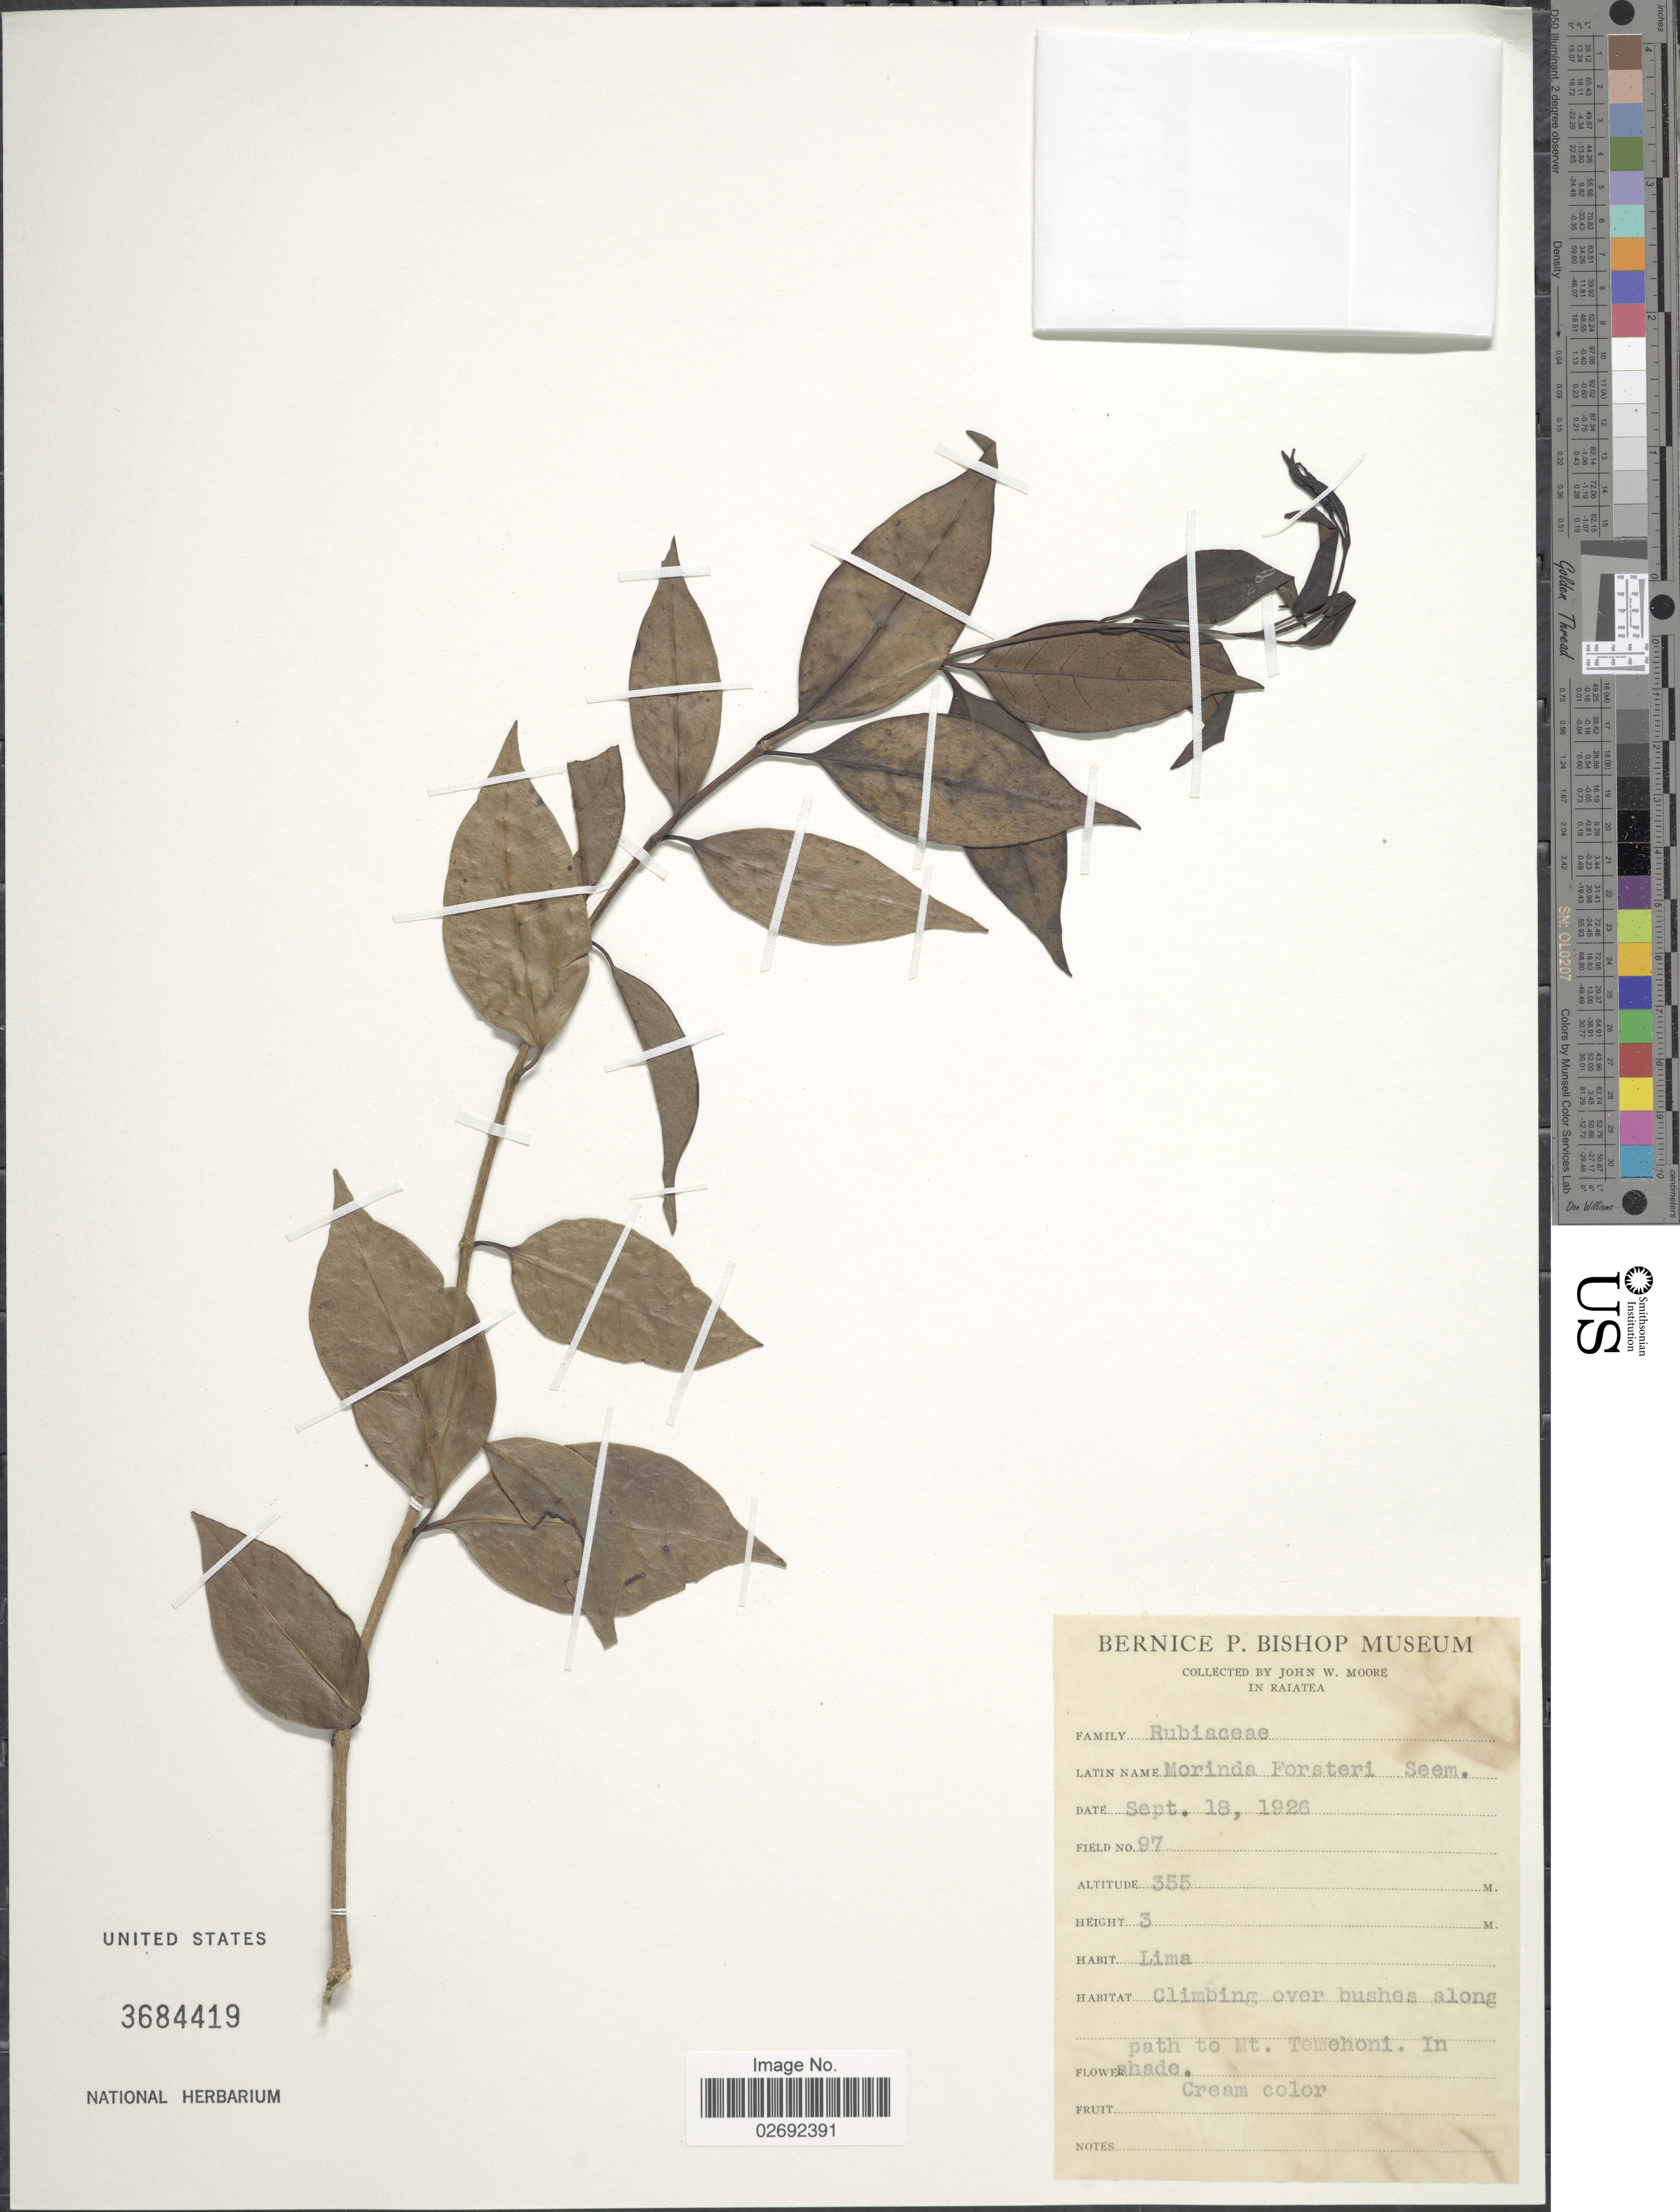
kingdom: Plantae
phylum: Tracheophyta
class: Magnoliopsida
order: Gentianales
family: Rubiaceae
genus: Morinda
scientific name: Morinda forsteri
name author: Seem.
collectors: J. Moore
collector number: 97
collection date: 1926-09-18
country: French Polynesia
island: Raiatea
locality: Raiatea. Lima, Climbing over bushes along path to Mt. Temehoni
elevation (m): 355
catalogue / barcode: US 3684419